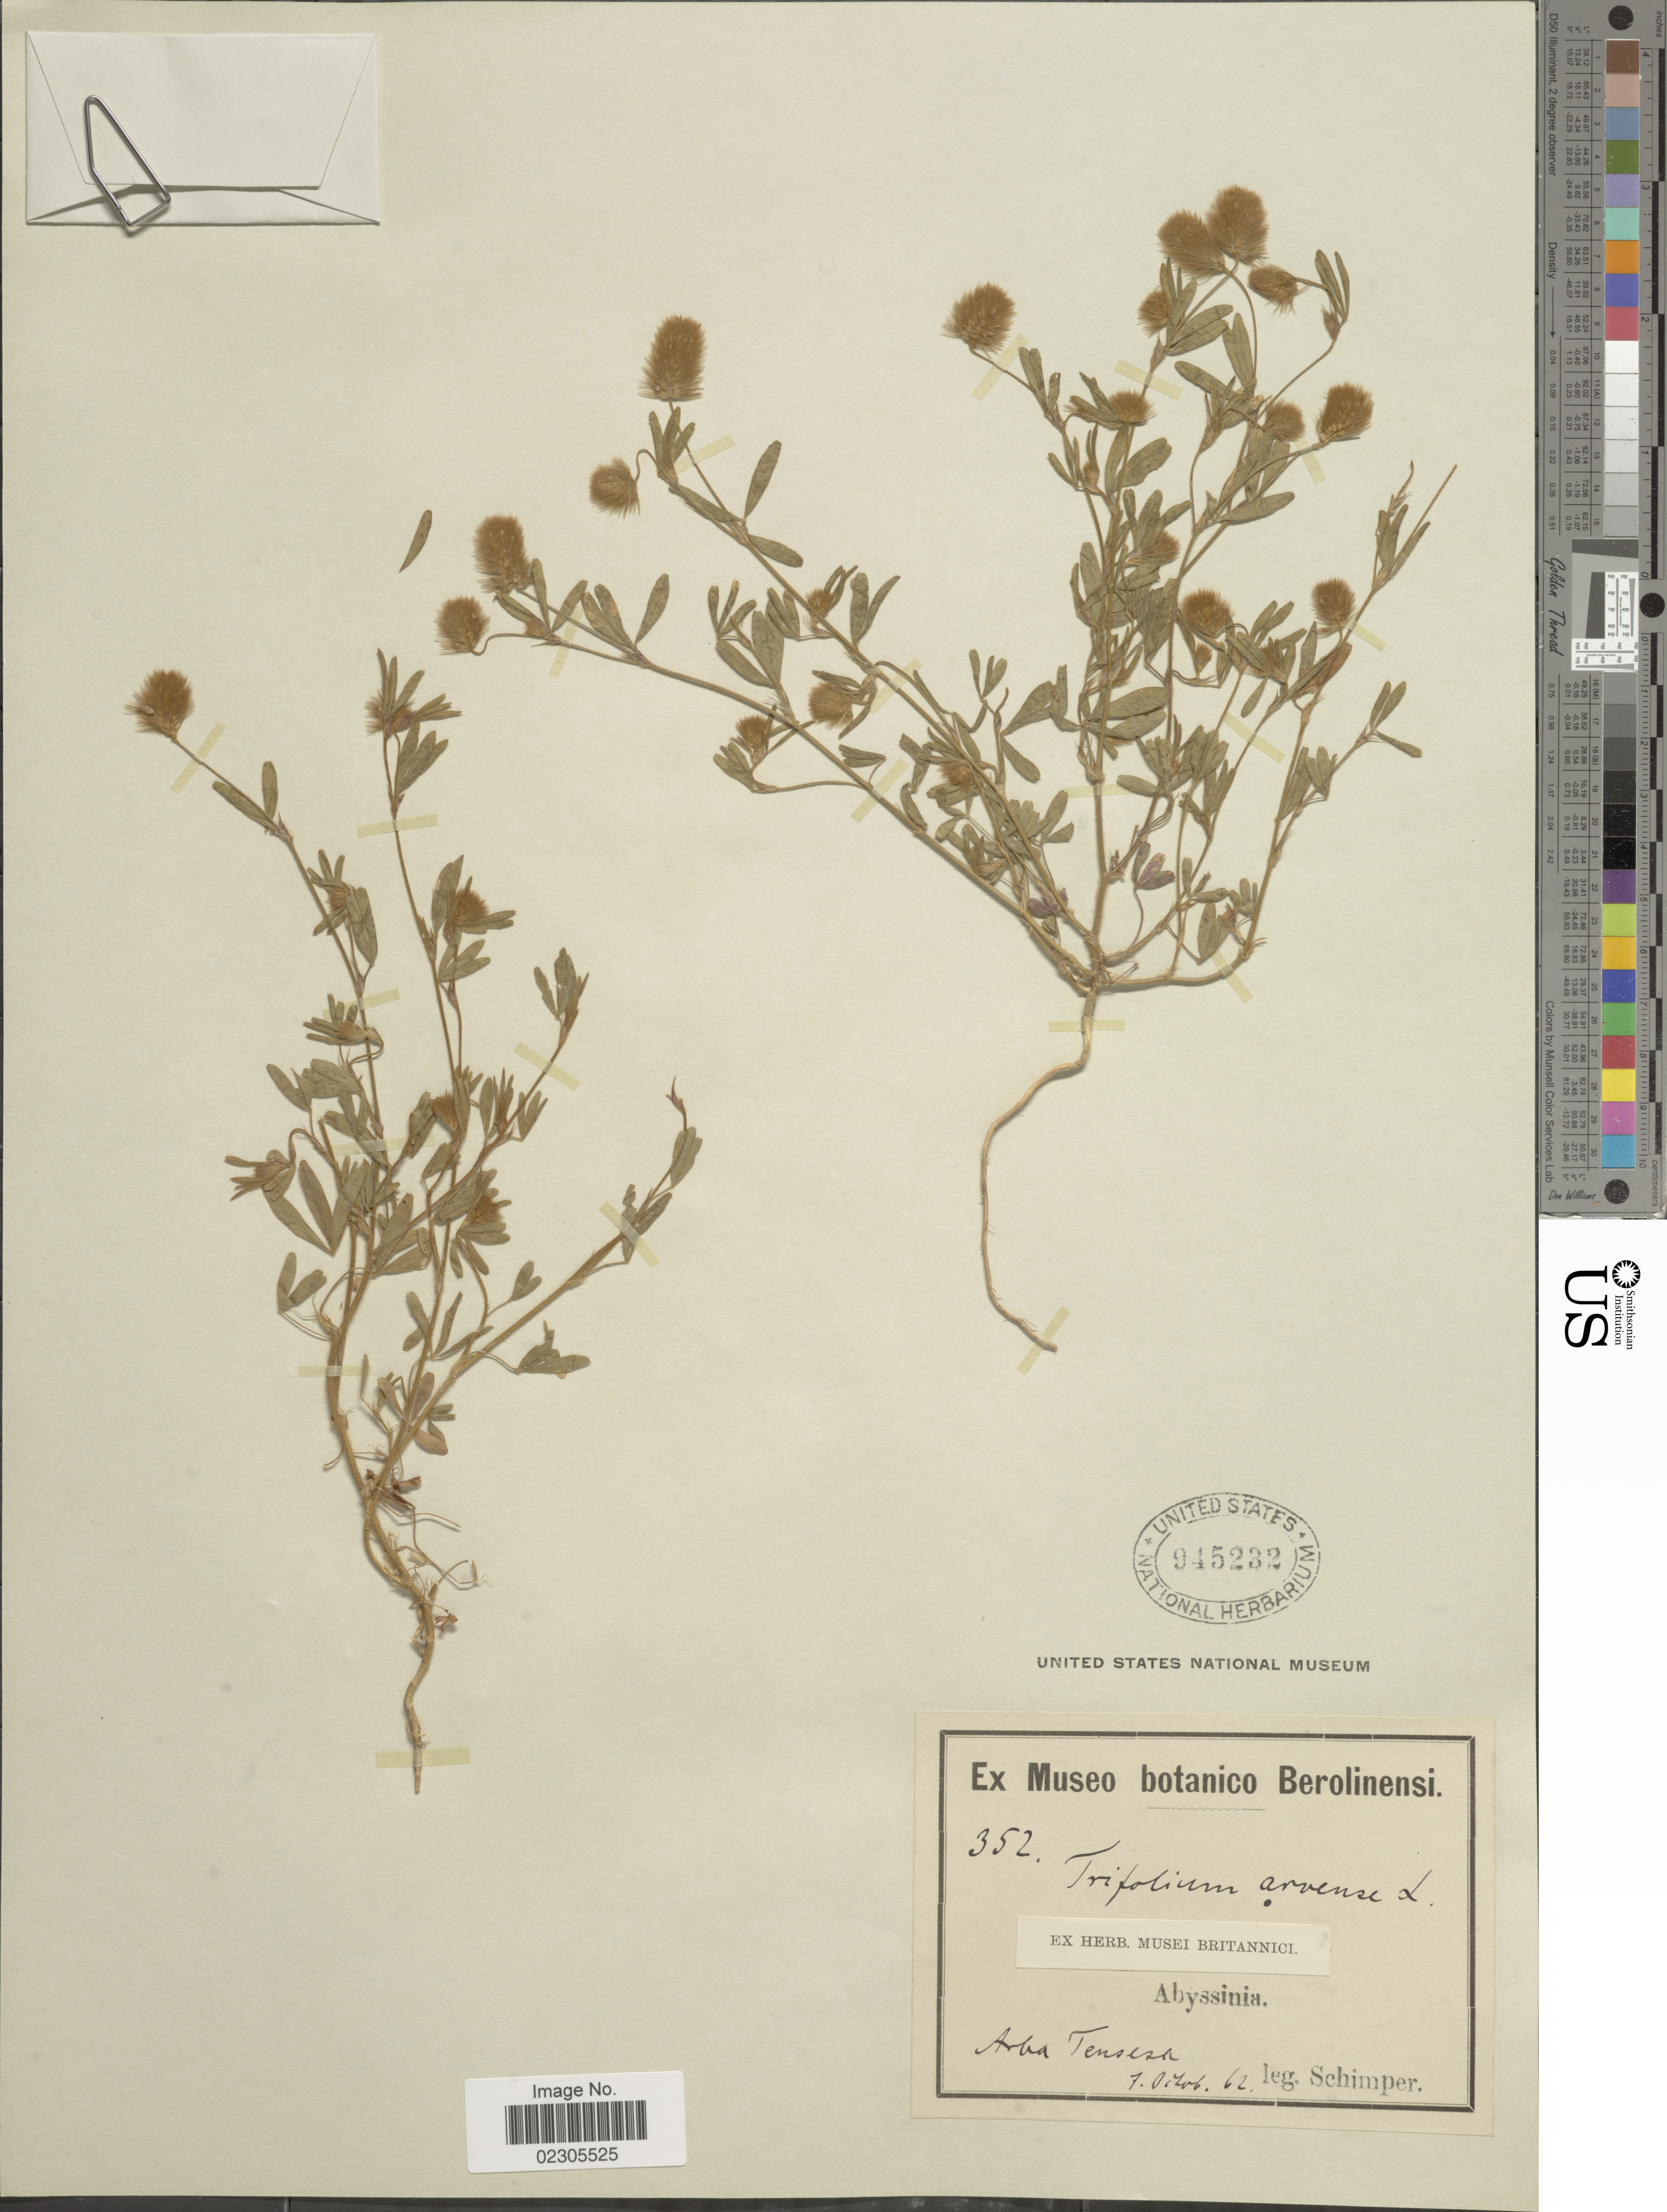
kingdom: Plantae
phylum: Tracheophyta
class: Magnoliopsida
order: Fabales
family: Fabaceae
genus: Trifolium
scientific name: Trifolium arvense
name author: L.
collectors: -. Schimper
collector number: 352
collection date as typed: Transcribed d/m/y: 7/2/62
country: Eritrea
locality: Abyssinia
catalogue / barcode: US 945232